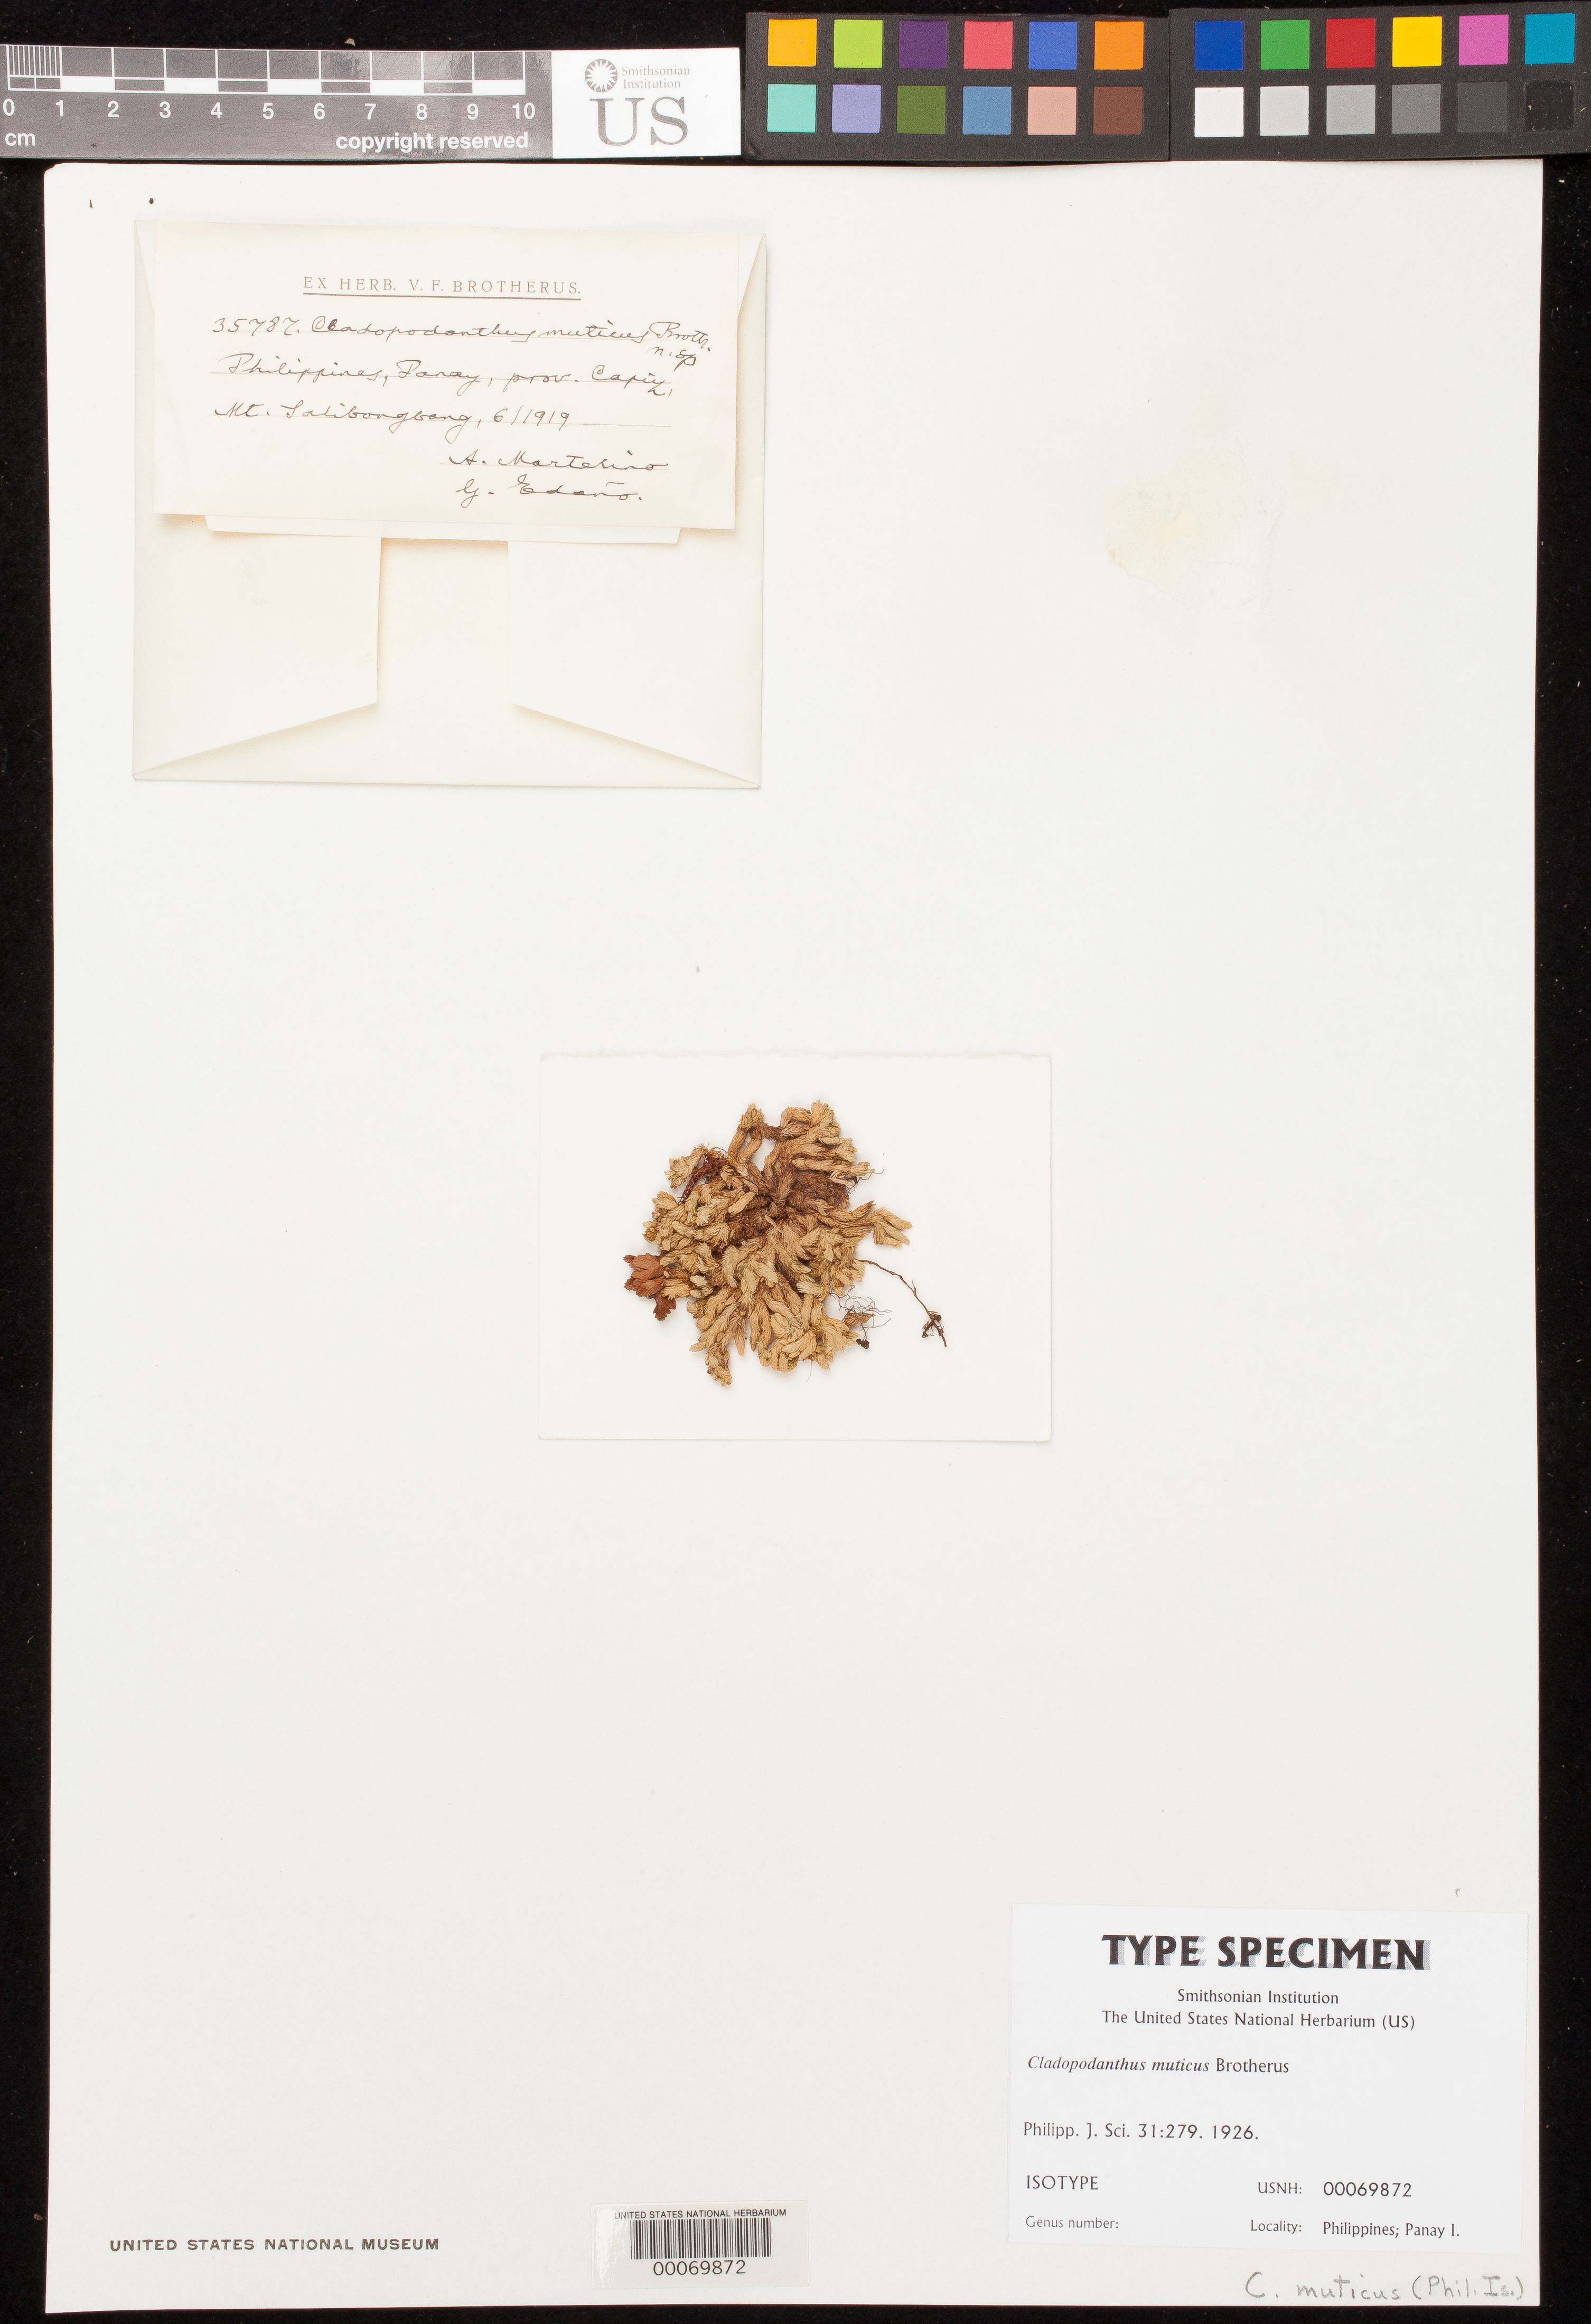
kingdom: Plantae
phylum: Bryophyta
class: Bryopsida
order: Dicranales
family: Leucobryaceae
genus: Cladopodanthus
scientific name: Cladopodanthus muticus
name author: Broth.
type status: Isotype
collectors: A. Martelino & G. E. Edaño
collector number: Bur. Sci. 35787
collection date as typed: Jun 1919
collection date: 1919-06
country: Philippines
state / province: Western Visayas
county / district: Capiz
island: Panay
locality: Mt. Salibongbong.